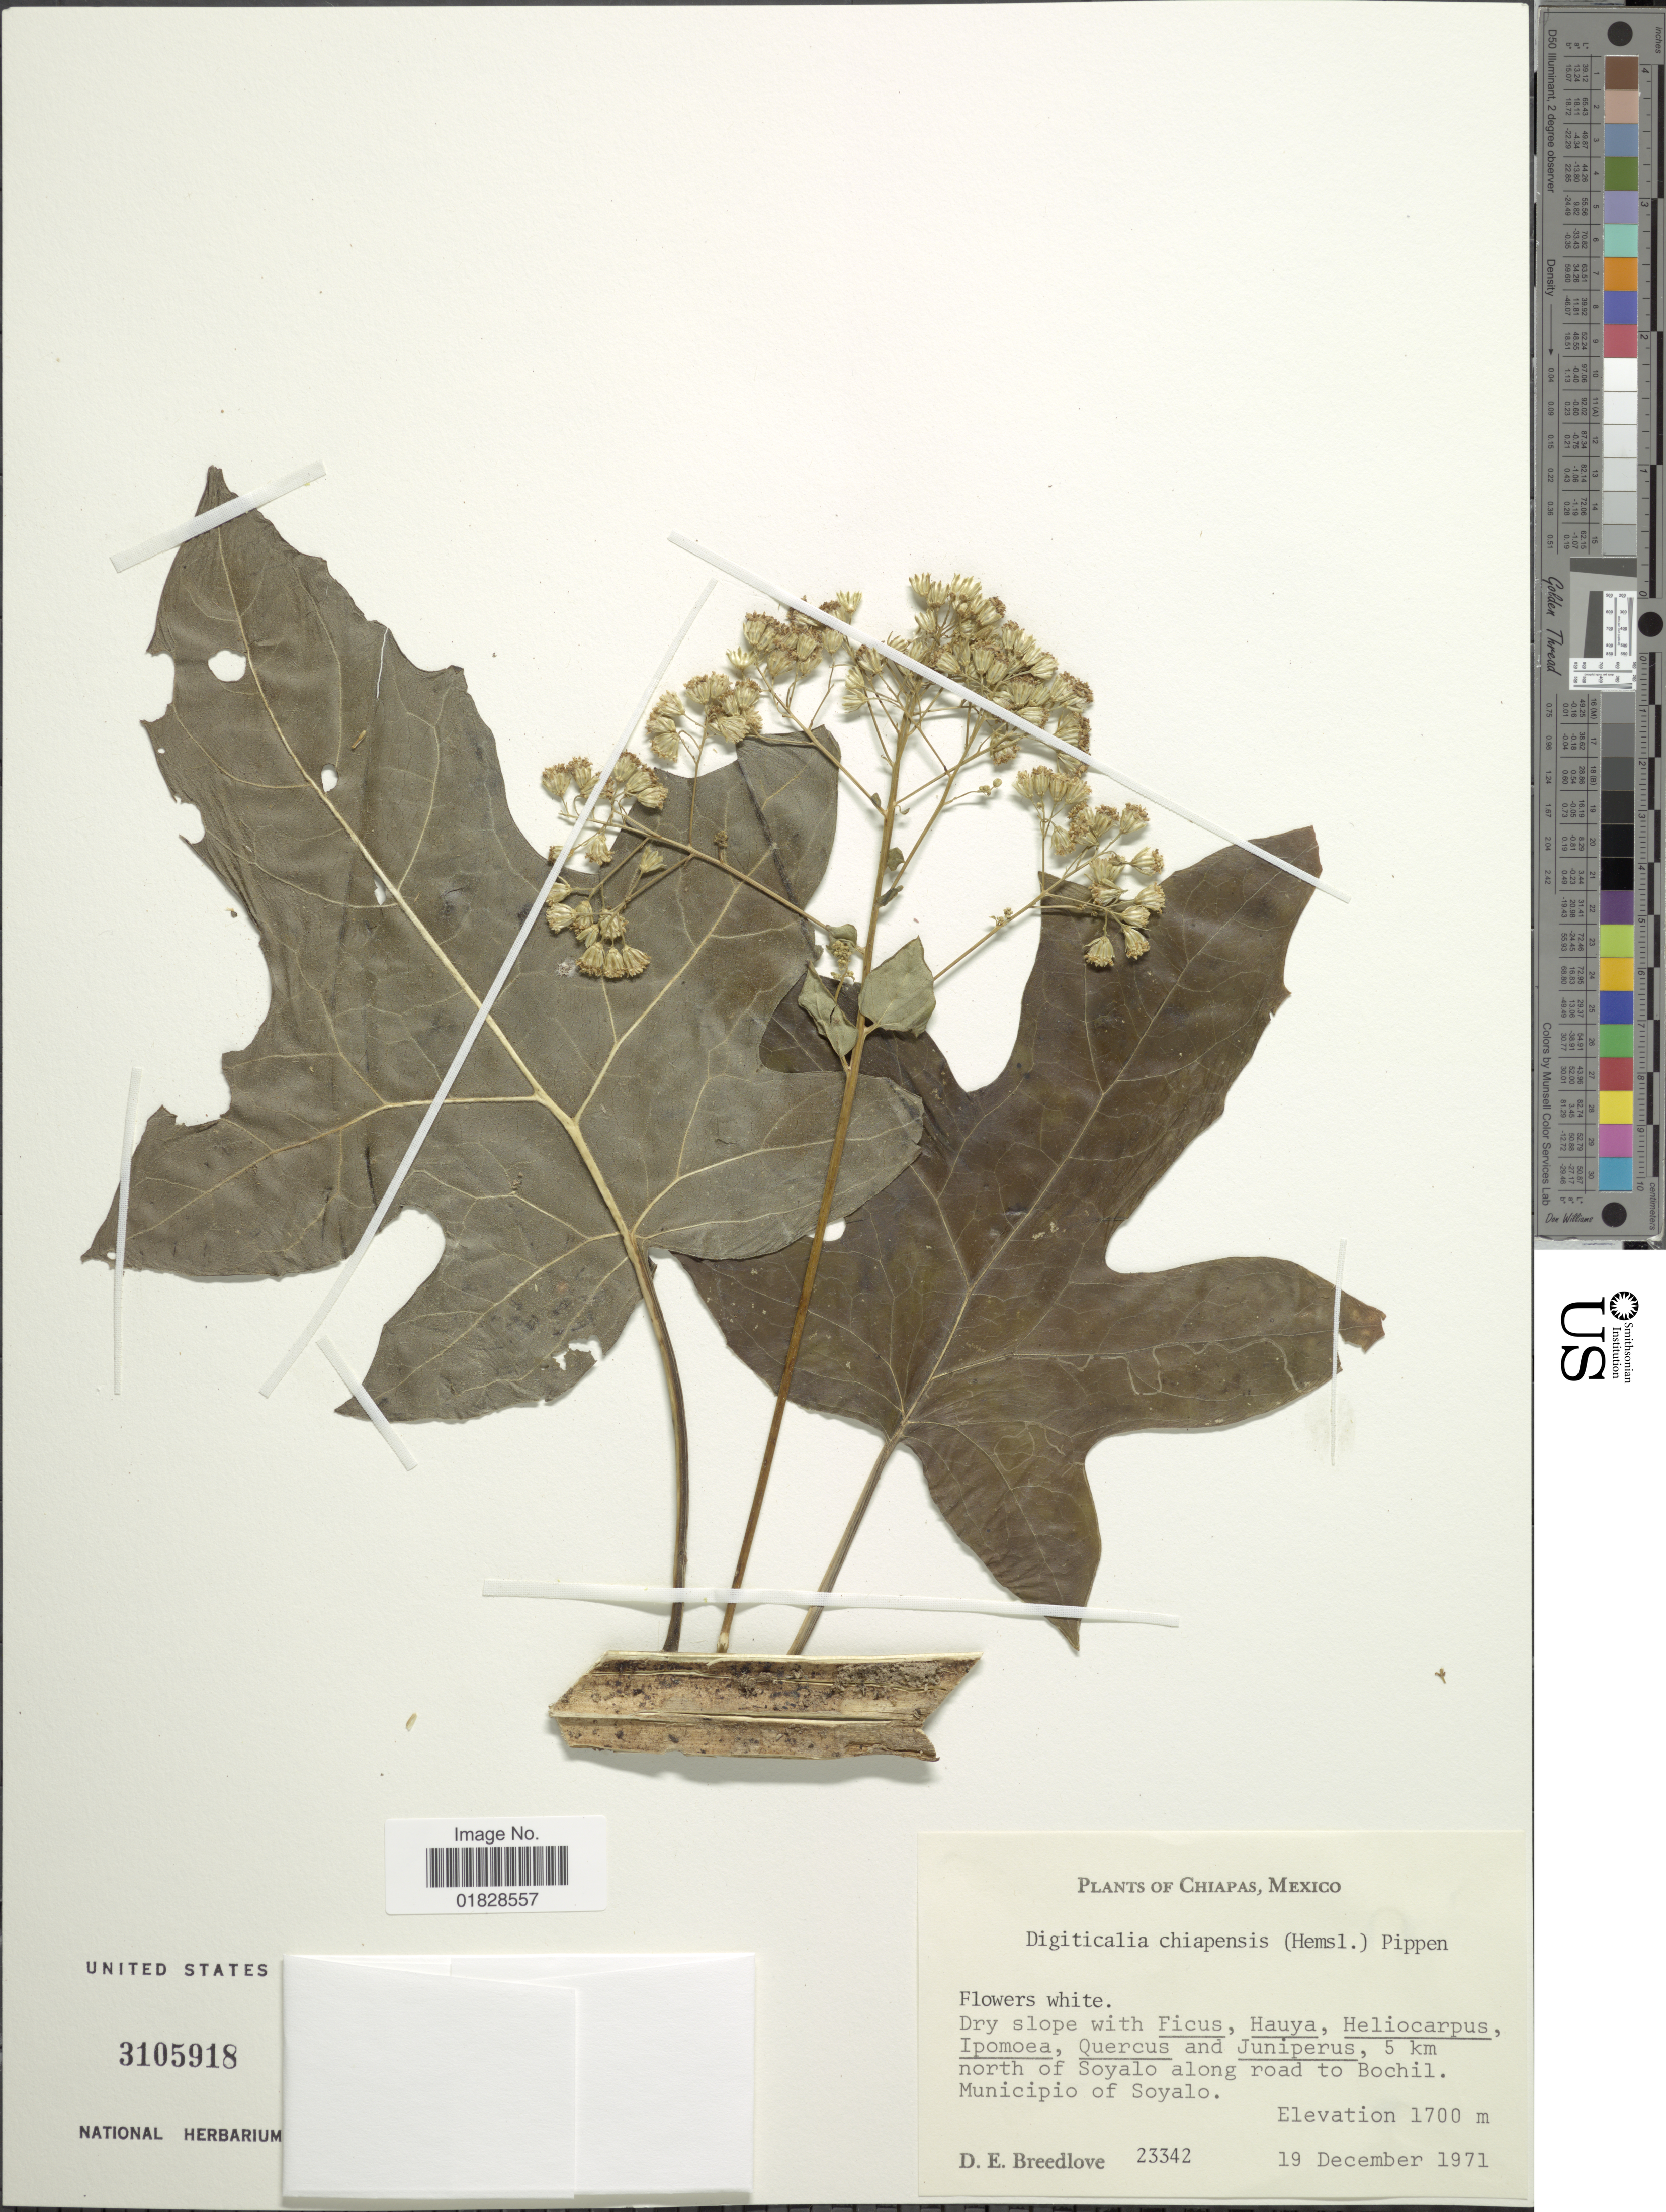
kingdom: Plantae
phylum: Tracheophyta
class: Magnoliopsida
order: Asterales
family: Asteraceae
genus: Digitacalia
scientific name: Digitacalia chiapensis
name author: (Hemsl.) Pippen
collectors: D. E. Breedlove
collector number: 23342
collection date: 1971-12-19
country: Mexico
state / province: Chiapas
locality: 5 km north of Soyalo along road to Bochil. Municipio of Soyalo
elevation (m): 1700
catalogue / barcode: US 3105918